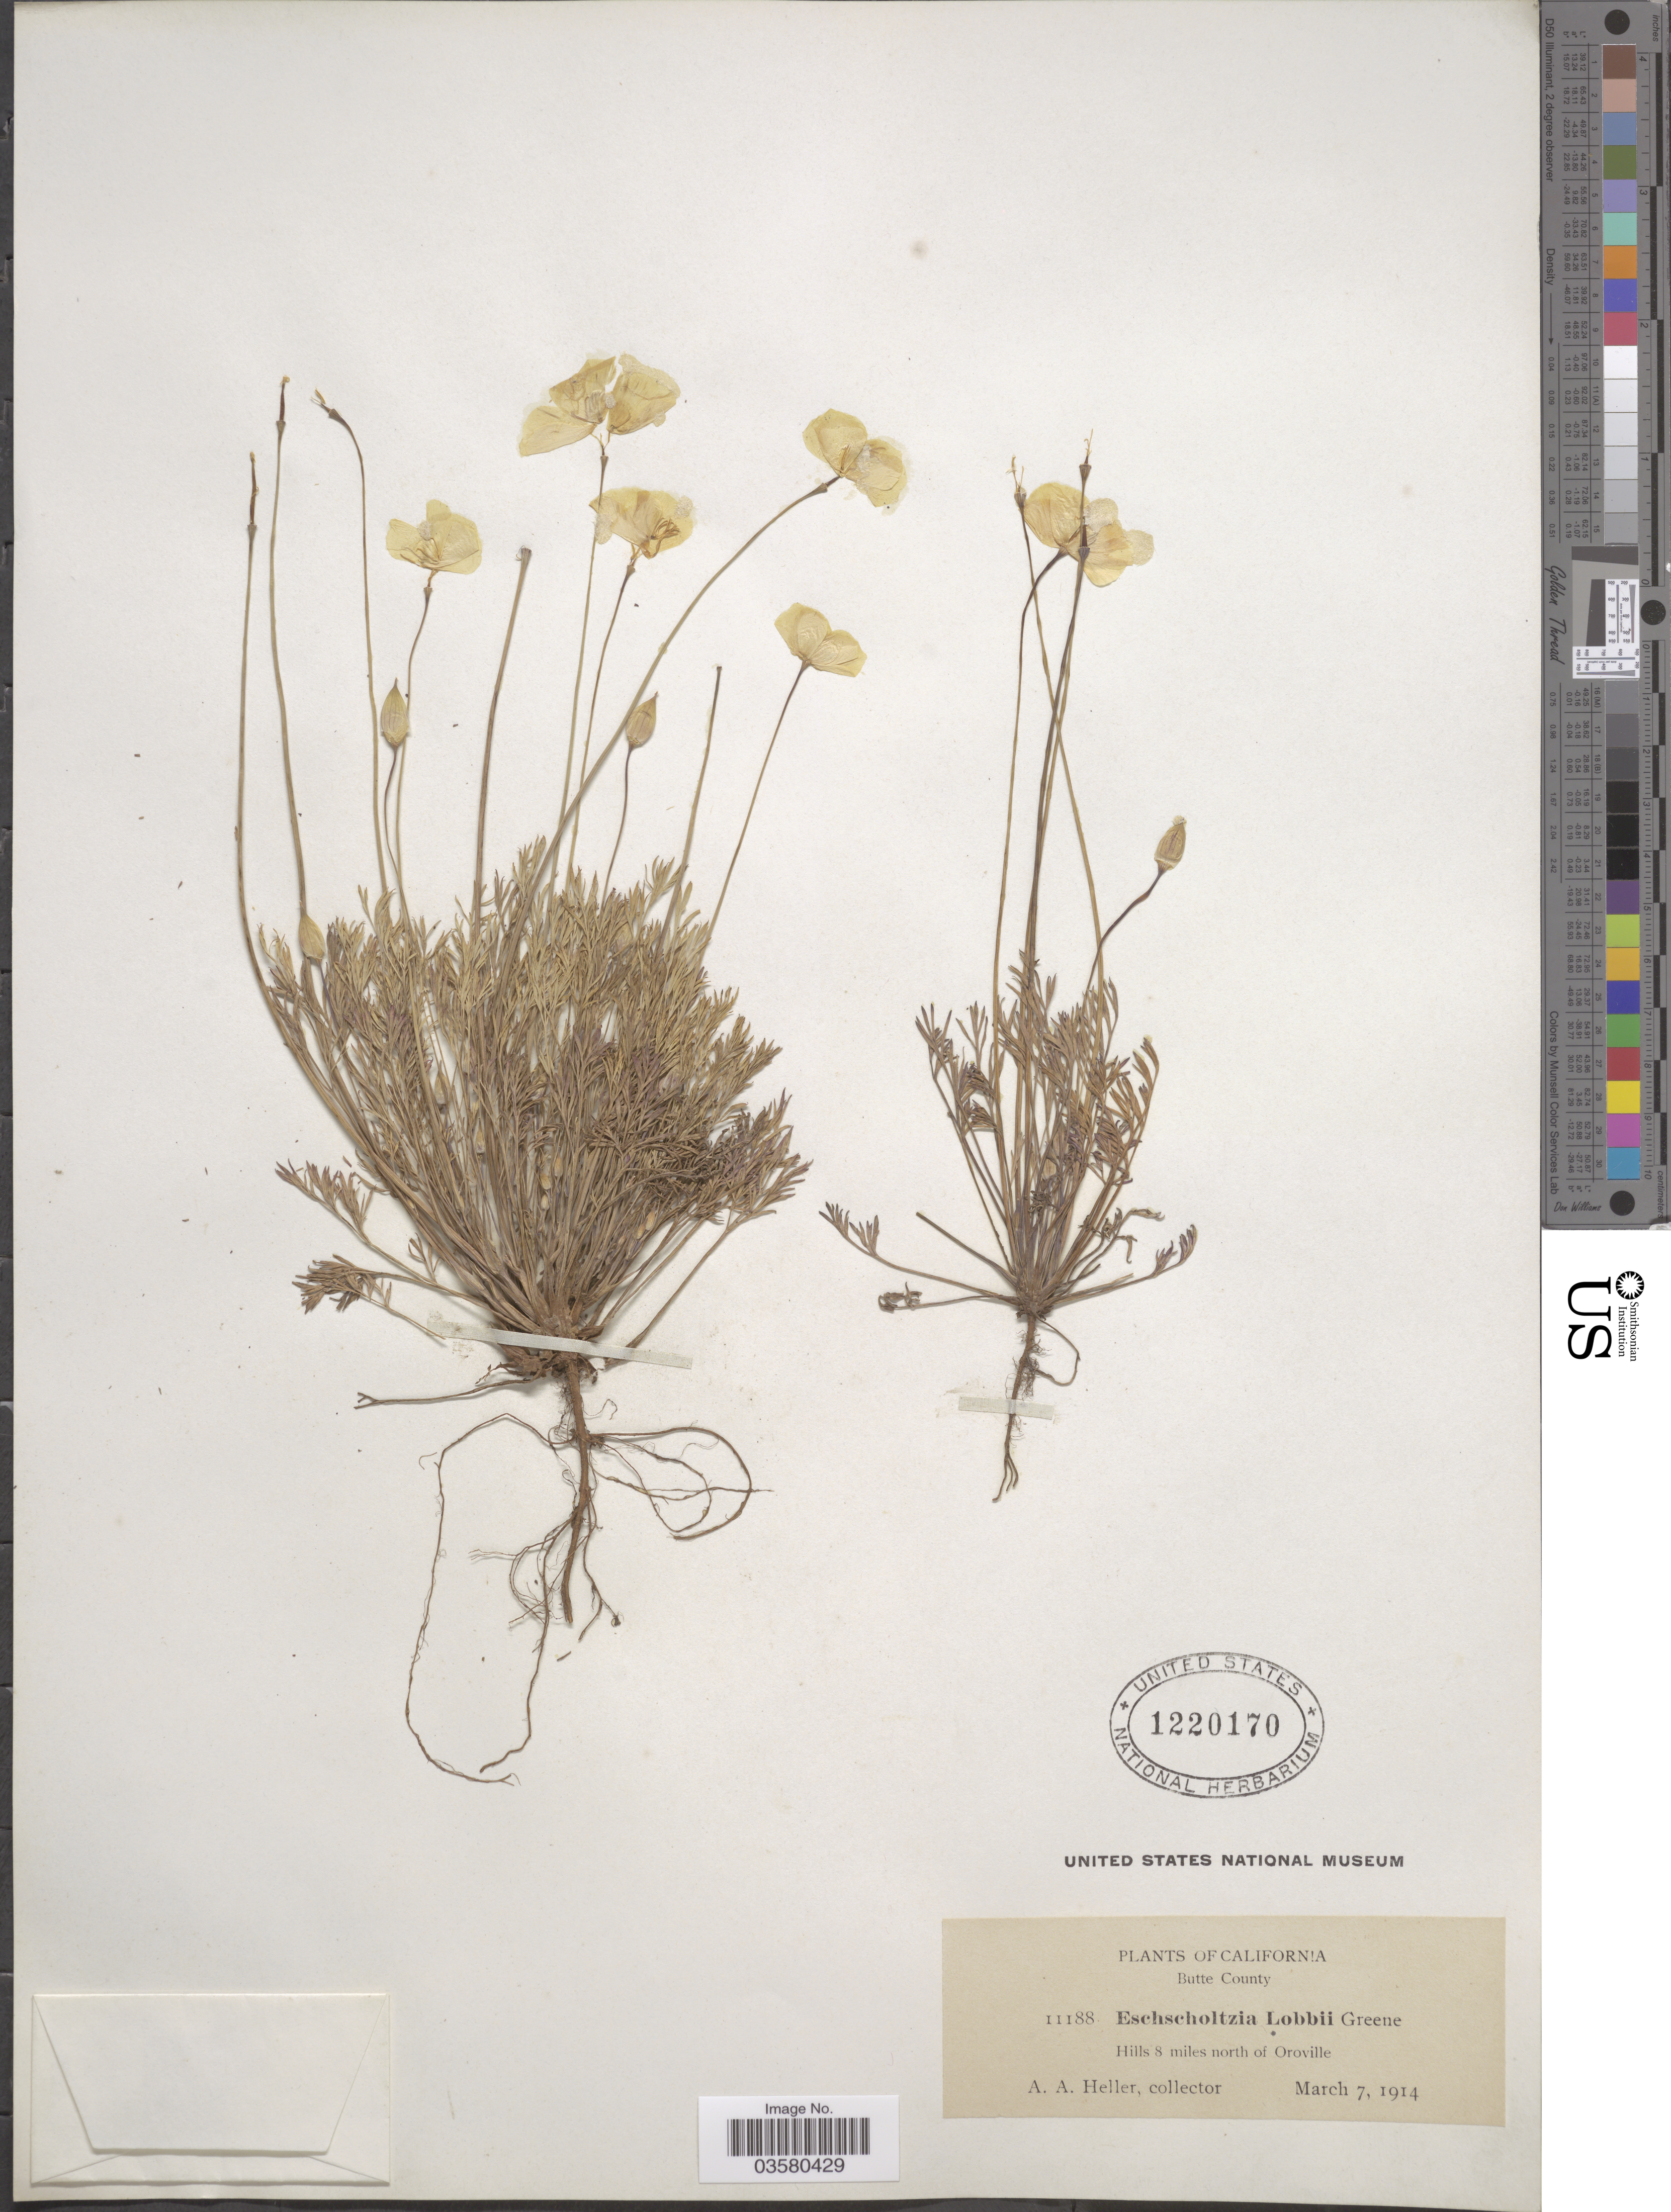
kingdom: Plantae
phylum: Tracheophyta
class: Magnoliopsida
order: Ranunculales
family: Papaveraceae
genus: Eschscholzia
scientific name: Eschscholzia lobbii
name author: Greene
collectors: A. A. Heller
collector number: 11188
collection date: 1914-03-07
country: United States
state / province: California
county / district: Butte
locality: Butte County. Hills 8 miles north of Oroville.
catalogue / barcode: US 1220170